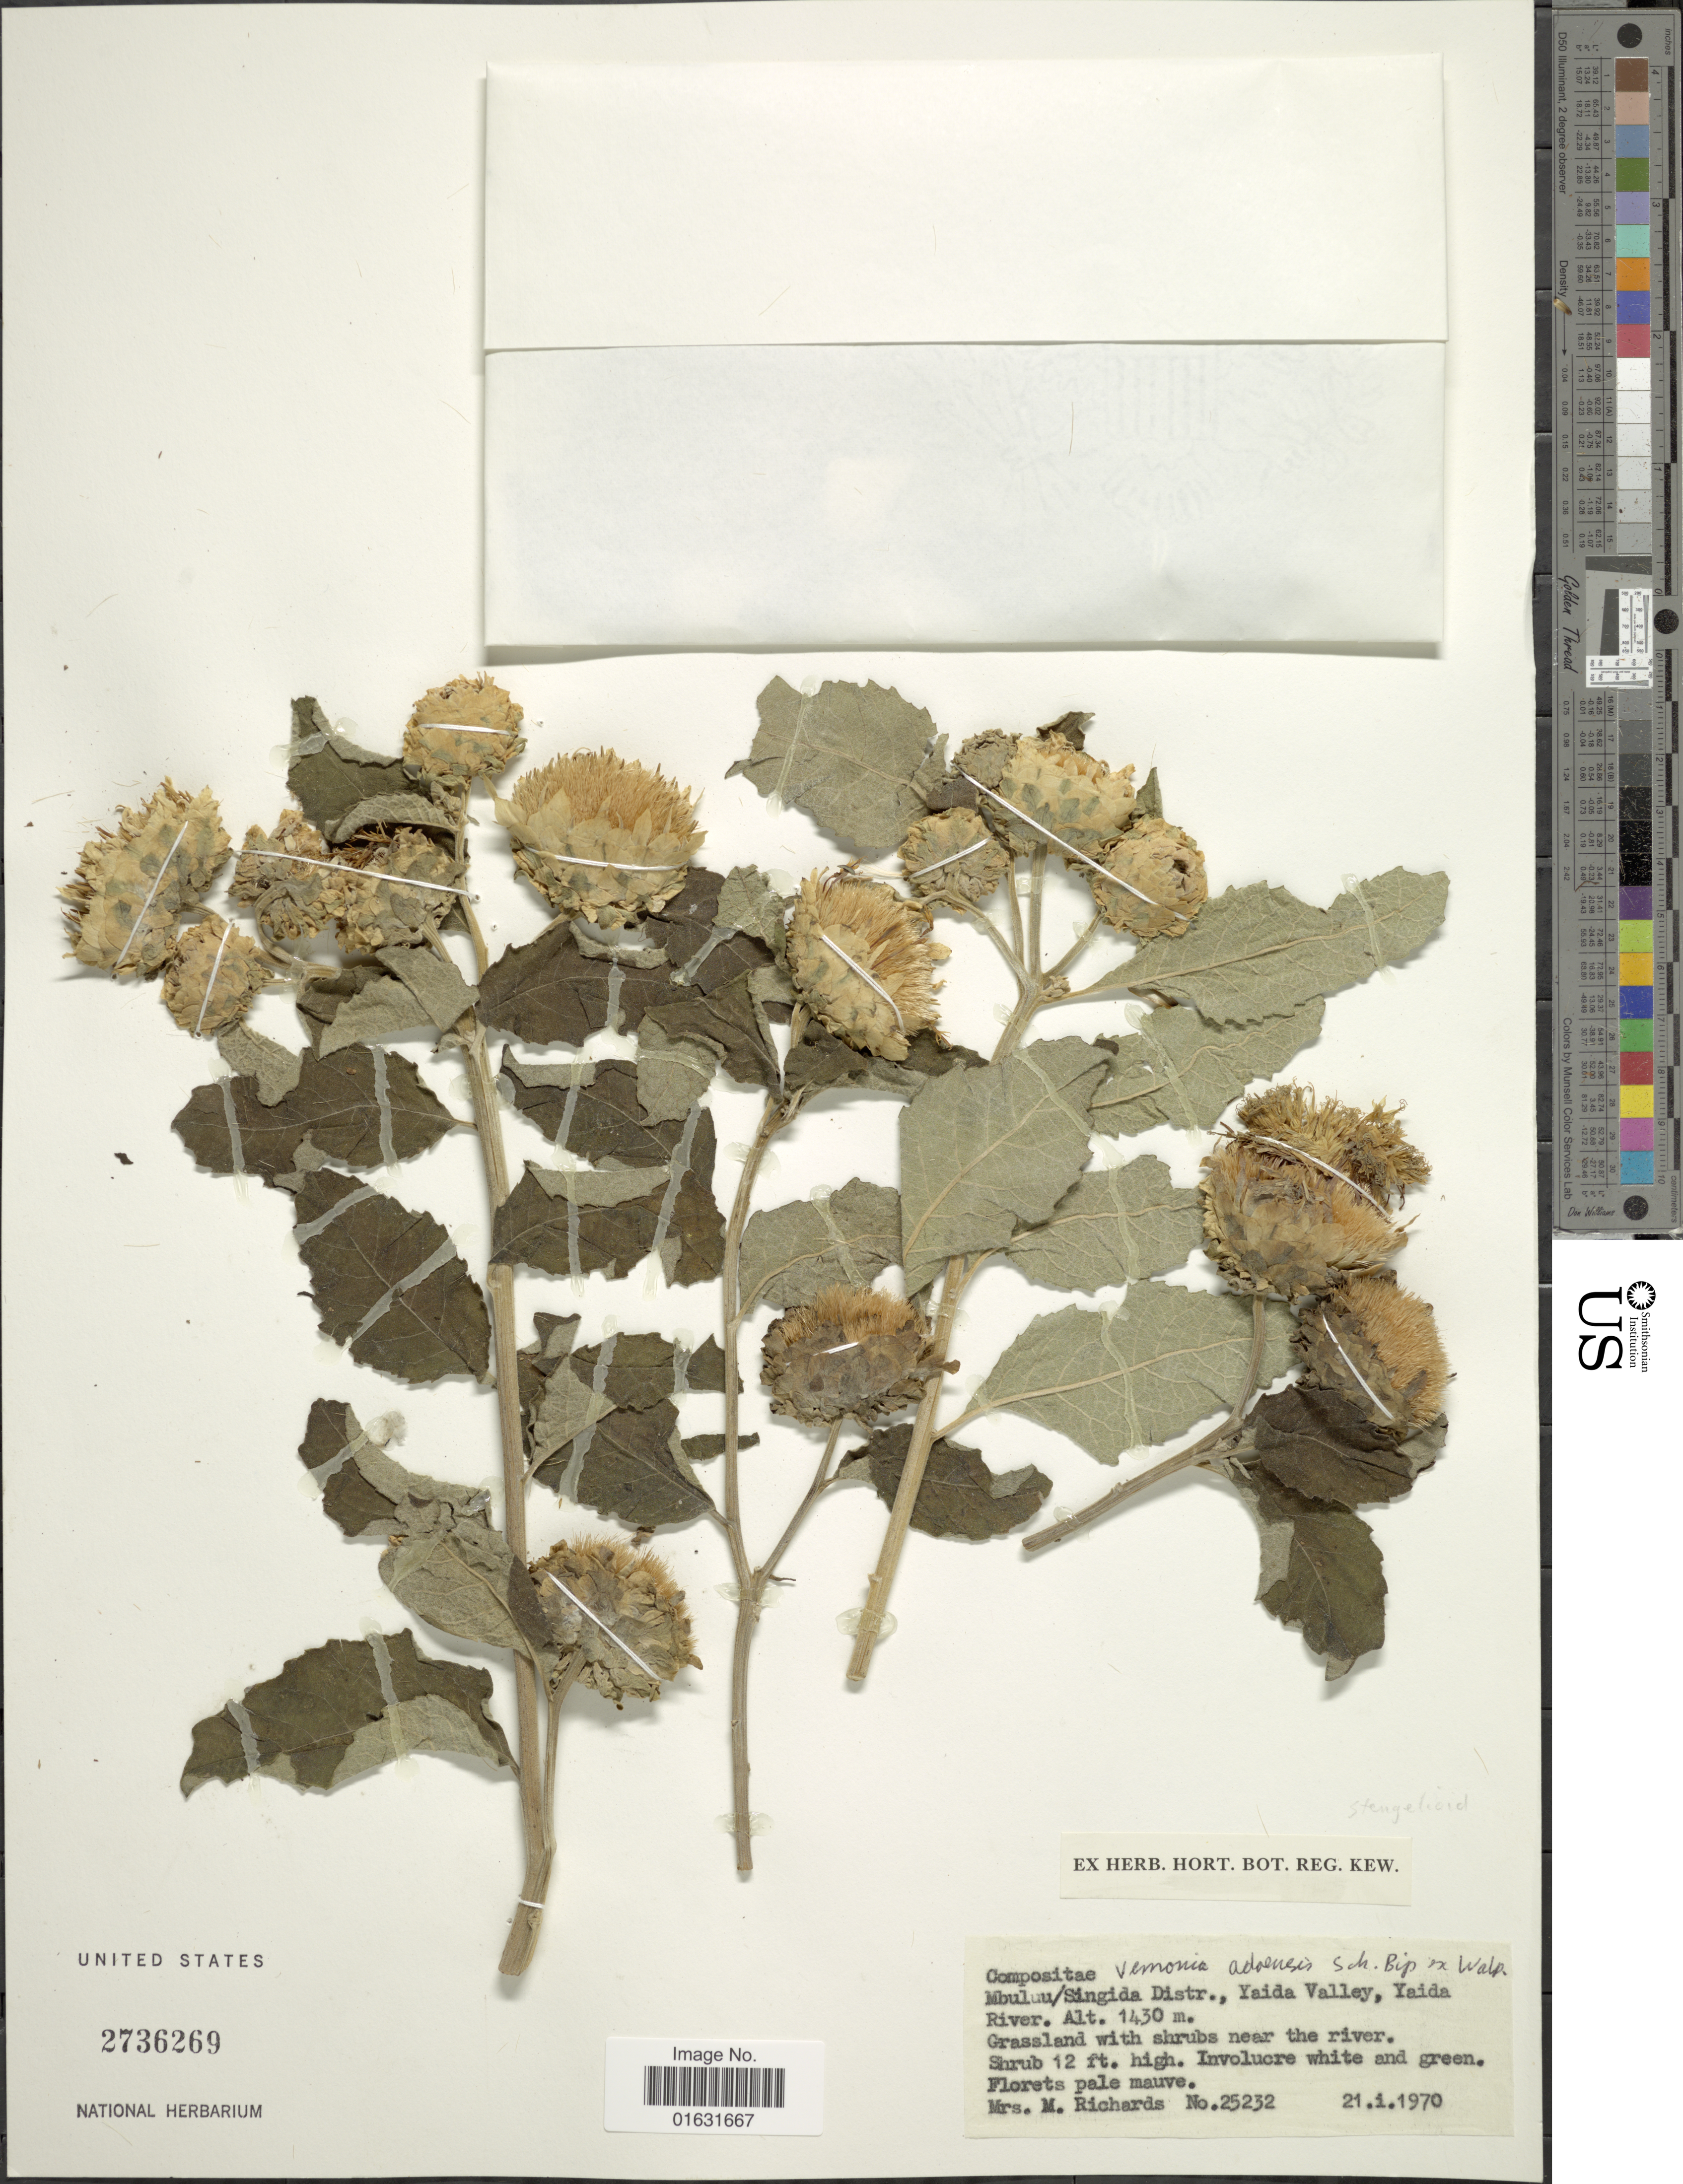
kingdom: Plantae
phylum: Tracheophyta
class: Magnoliopsida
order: Asterales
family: Asteraceae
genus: Baccharoides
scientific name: Baccharoides adoensis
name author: (Sch. Bip. ex Walp.) H. Rob.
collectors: M. Richards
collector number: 25232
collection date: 1970-01-21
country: Tanzania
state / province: Singida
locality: Mbuluu, Yaida Valley, Yaida River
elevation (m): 1430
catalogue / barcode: US 2736269